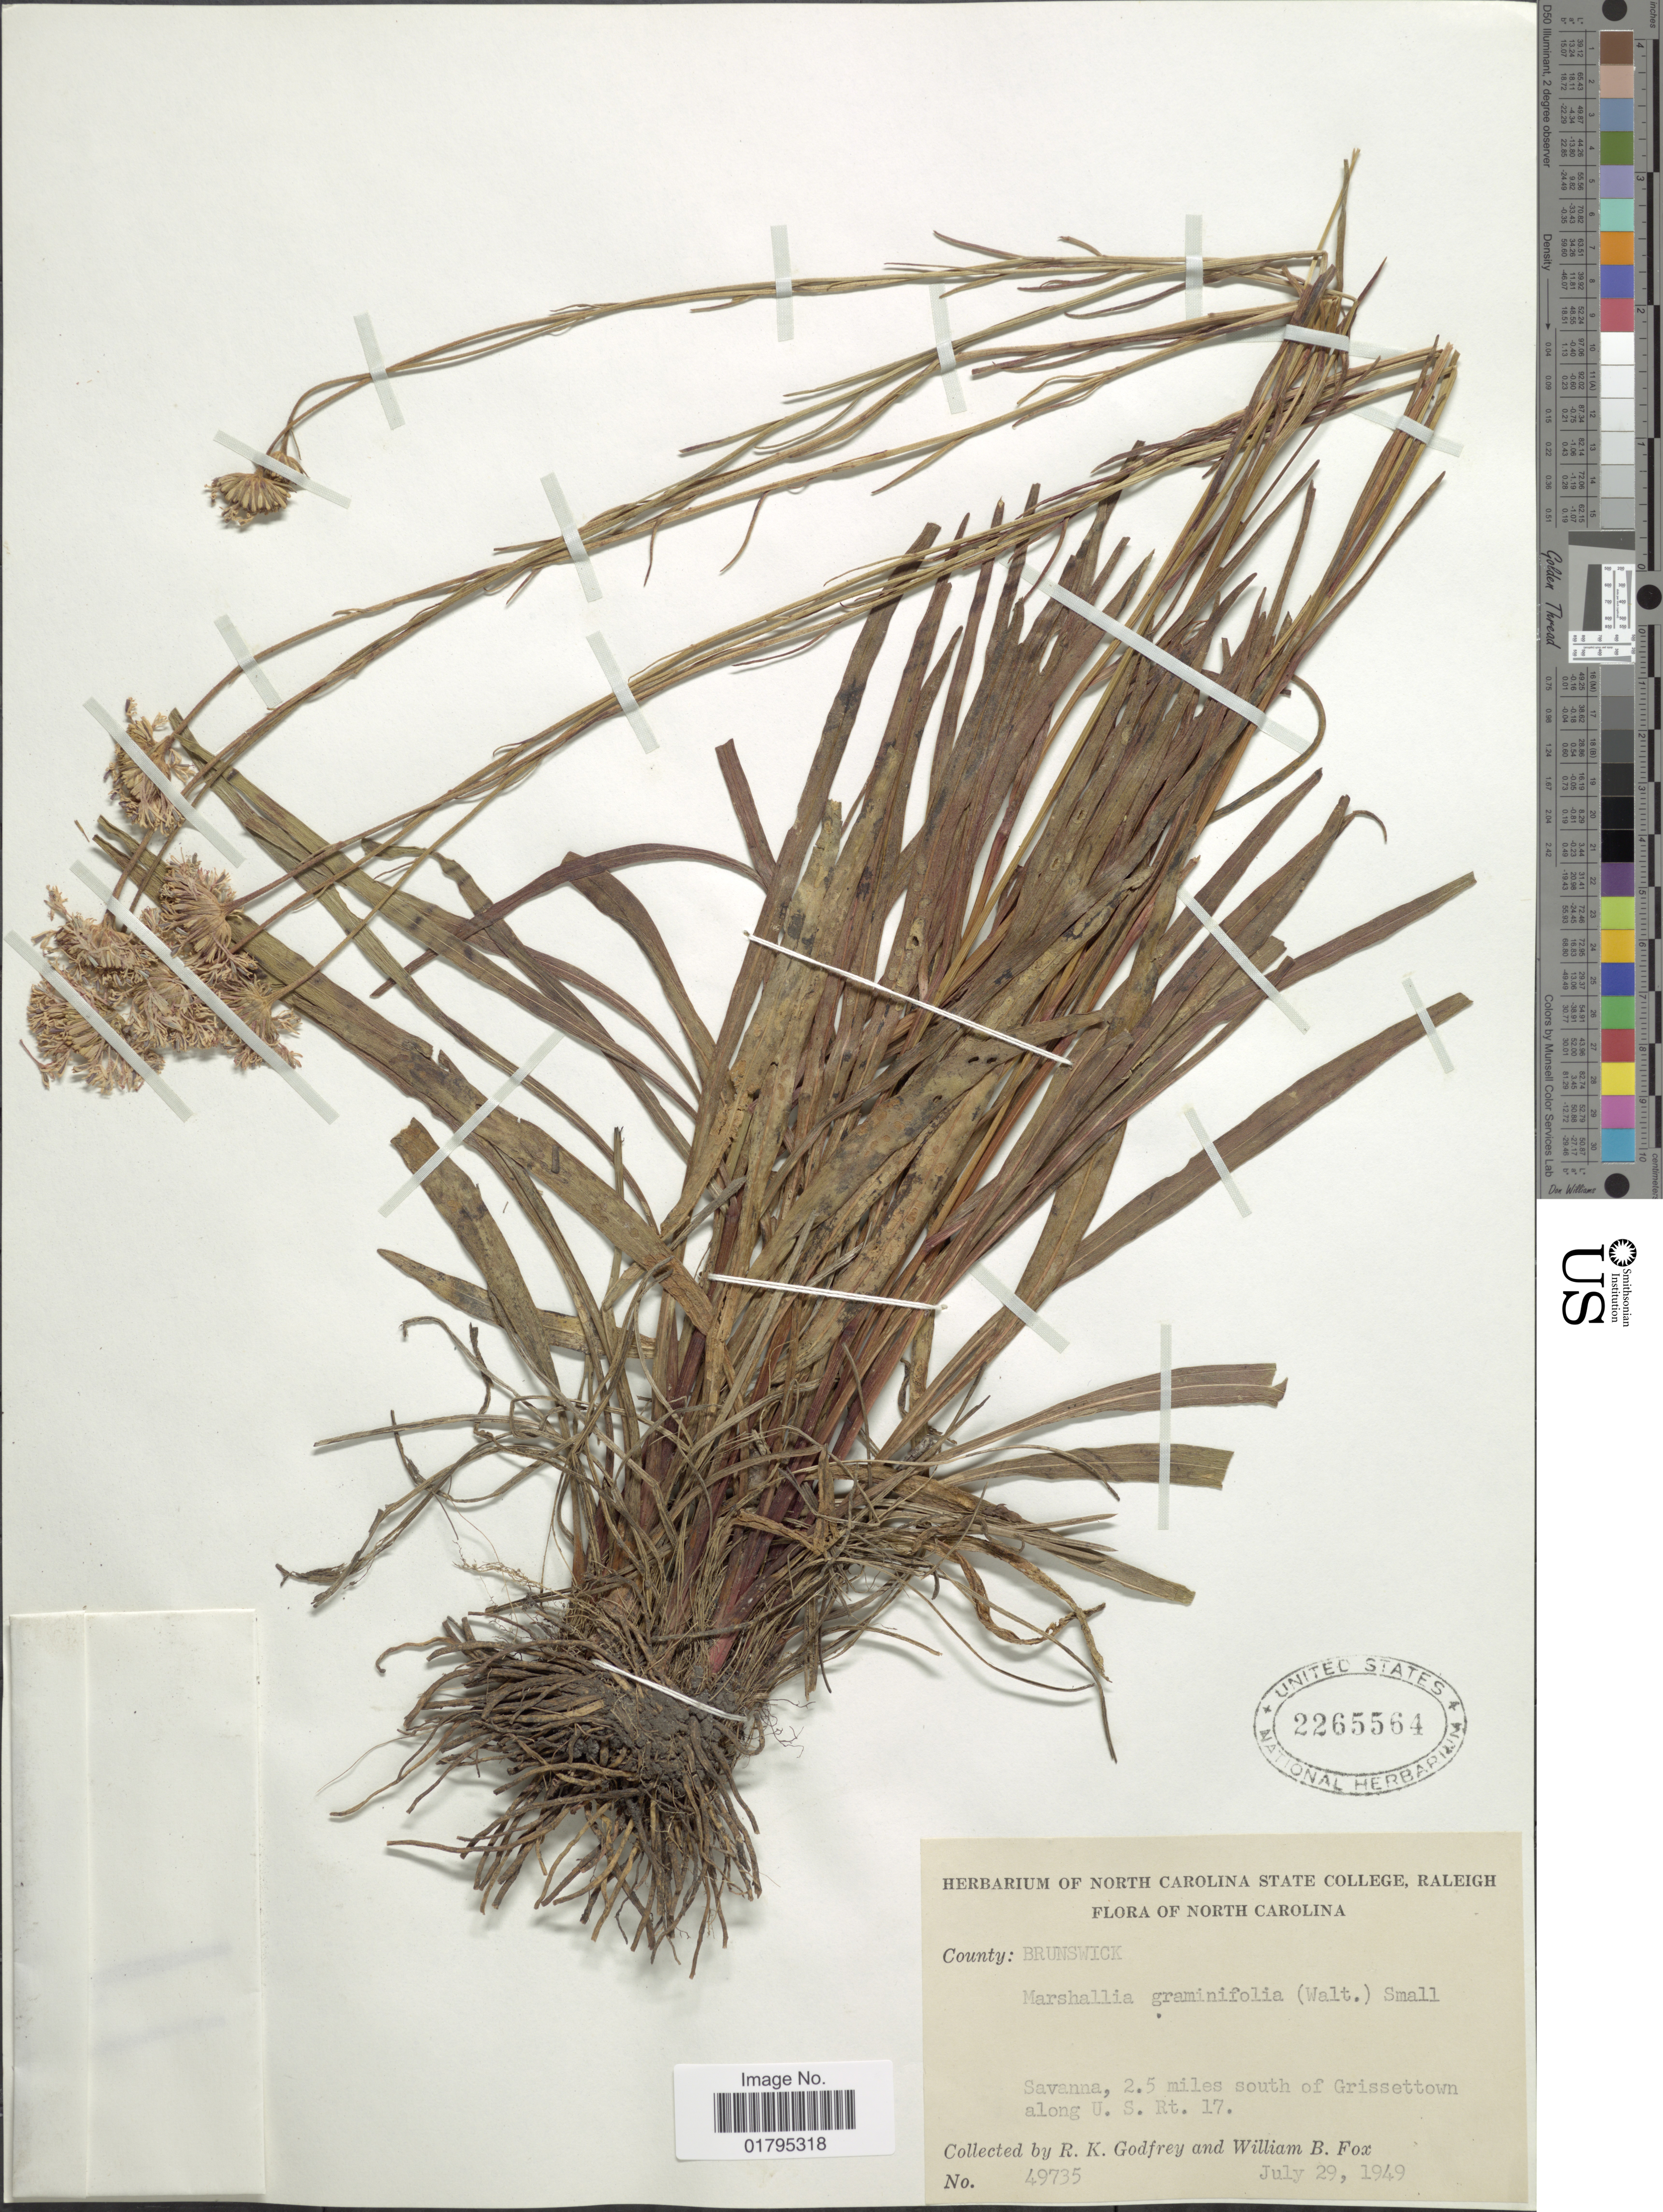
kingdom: Plantae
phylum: Tracheophyta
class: Magnoliopsida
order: Asterales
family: Asteraceae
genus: Marshallia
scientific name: Marshallia graminifolia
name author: (Walter) Small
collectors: R. K. Godfrey & W. B. Fox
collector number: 49735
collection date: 1949-07-29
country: United States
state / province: North Carolina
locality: North Carolina. Savanna, 2.5 miles south of Grissettown, along U.S. Rt. 17.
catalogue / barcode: US 2265564